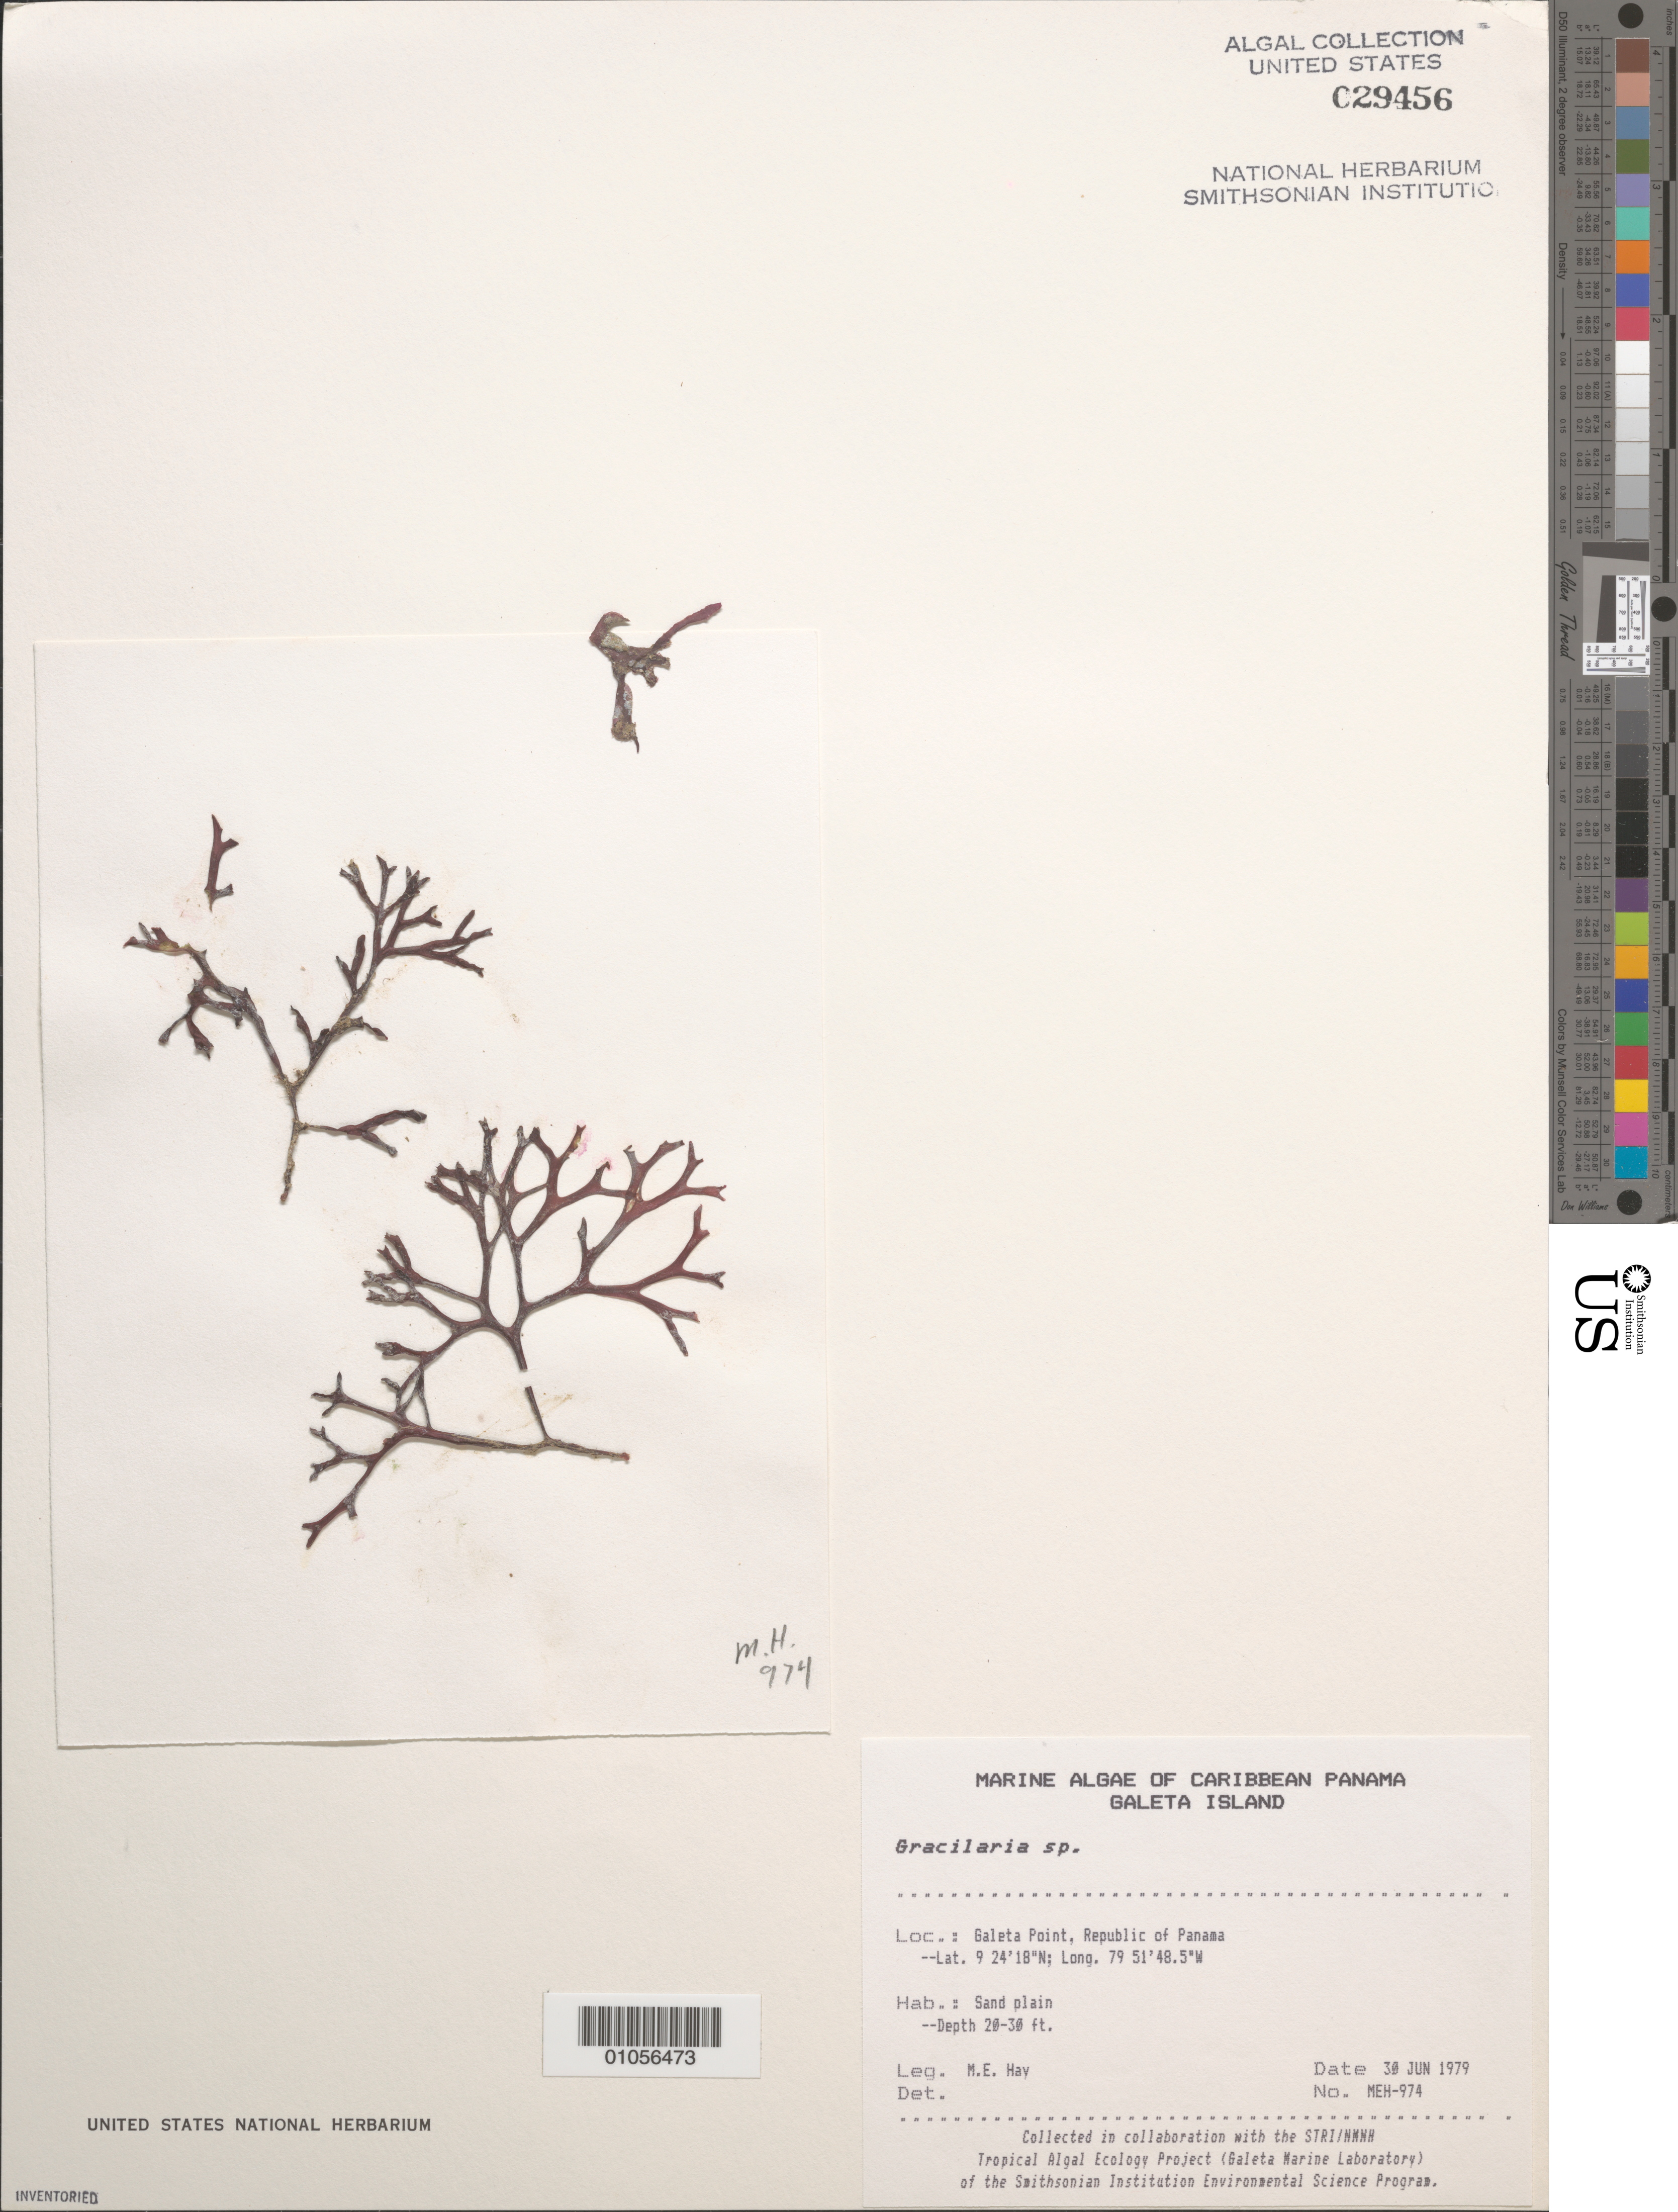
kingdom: Plantae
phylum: Rhodophyta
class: Florideophyceae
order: Gracilariales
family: Gracilariaceae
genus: Gracilaria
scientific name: Gracilaria sp.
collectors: M. E. Hay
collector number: MEH-974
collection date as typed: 30 Jun 1979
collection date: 1979-06-30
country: Panama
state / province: Colón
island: Galeta Island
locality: Galeta Point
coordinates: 9 24'18"N, 79 51'48.5"W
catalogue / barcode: US 29456